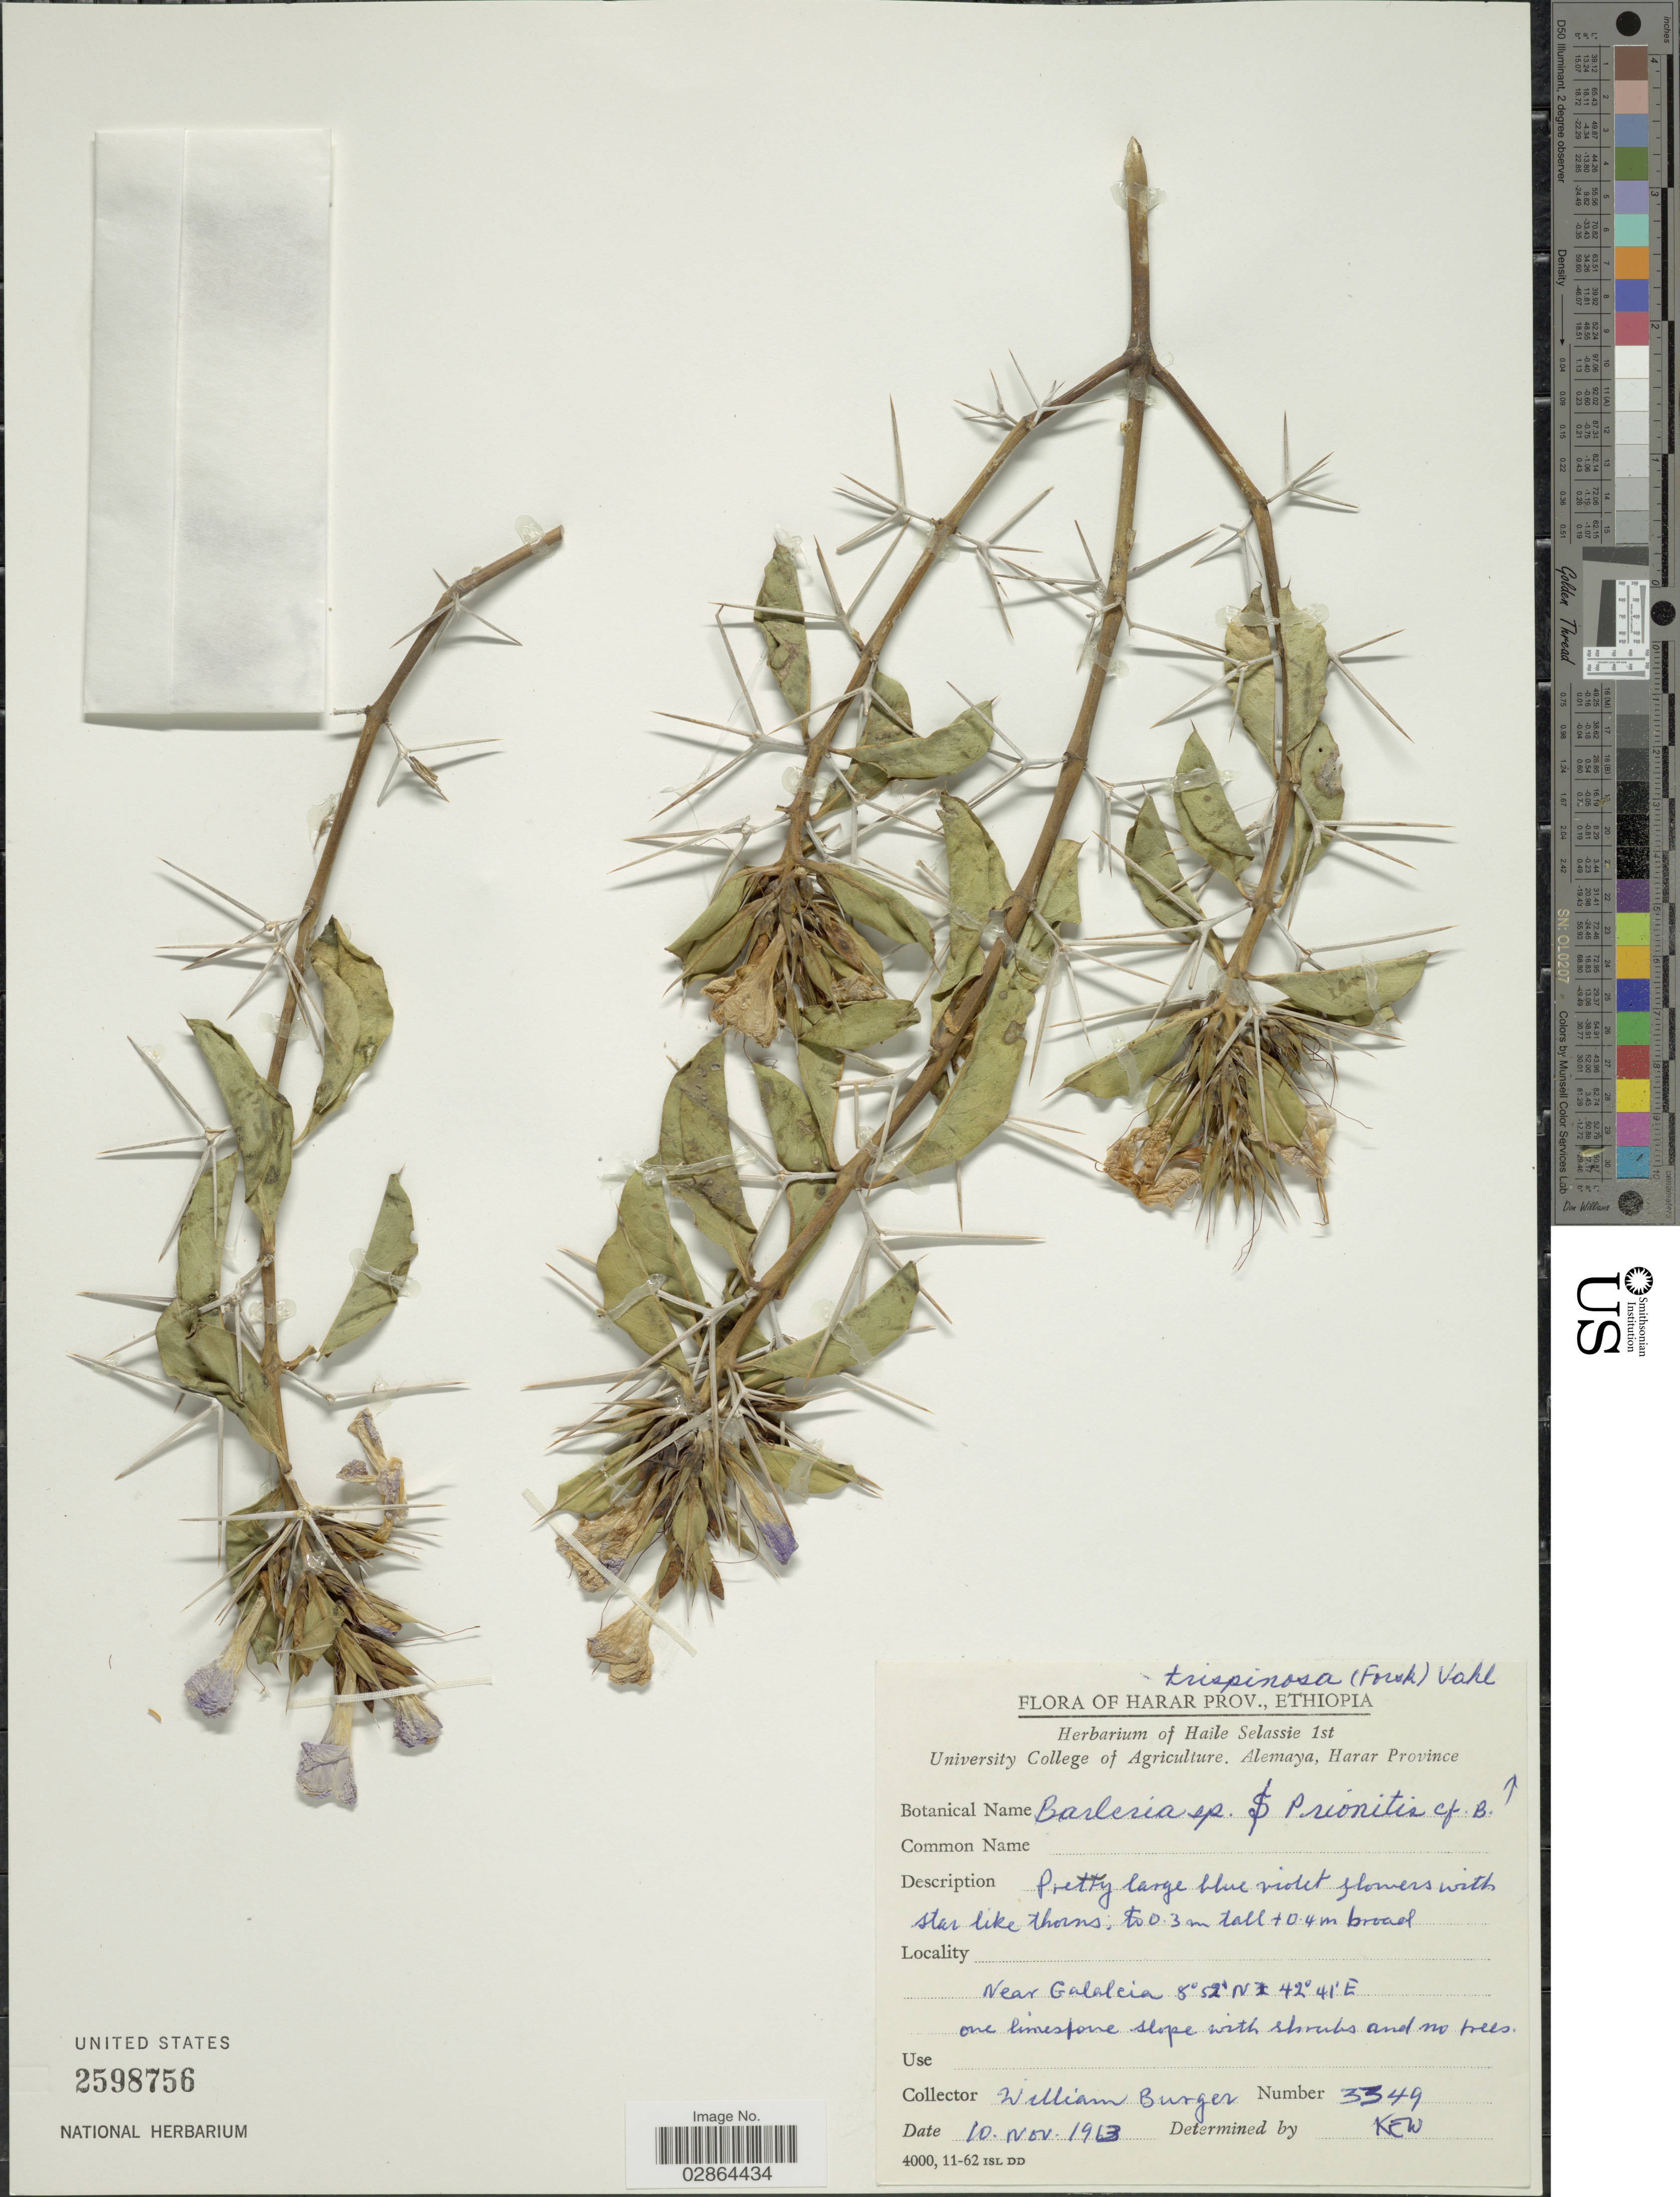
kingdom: Plantae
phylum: Tracheophyta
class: Magnoliopsida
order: Lamiales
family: Acanthaceae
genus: Barleria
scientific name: Barleria trispinosa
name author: (Forssk.) Vahl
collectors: W. Burger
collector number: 3349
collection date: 1913-11-10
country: Ethiopia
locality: Harar Prov. Near Galalcia.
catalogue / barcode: US 2598756